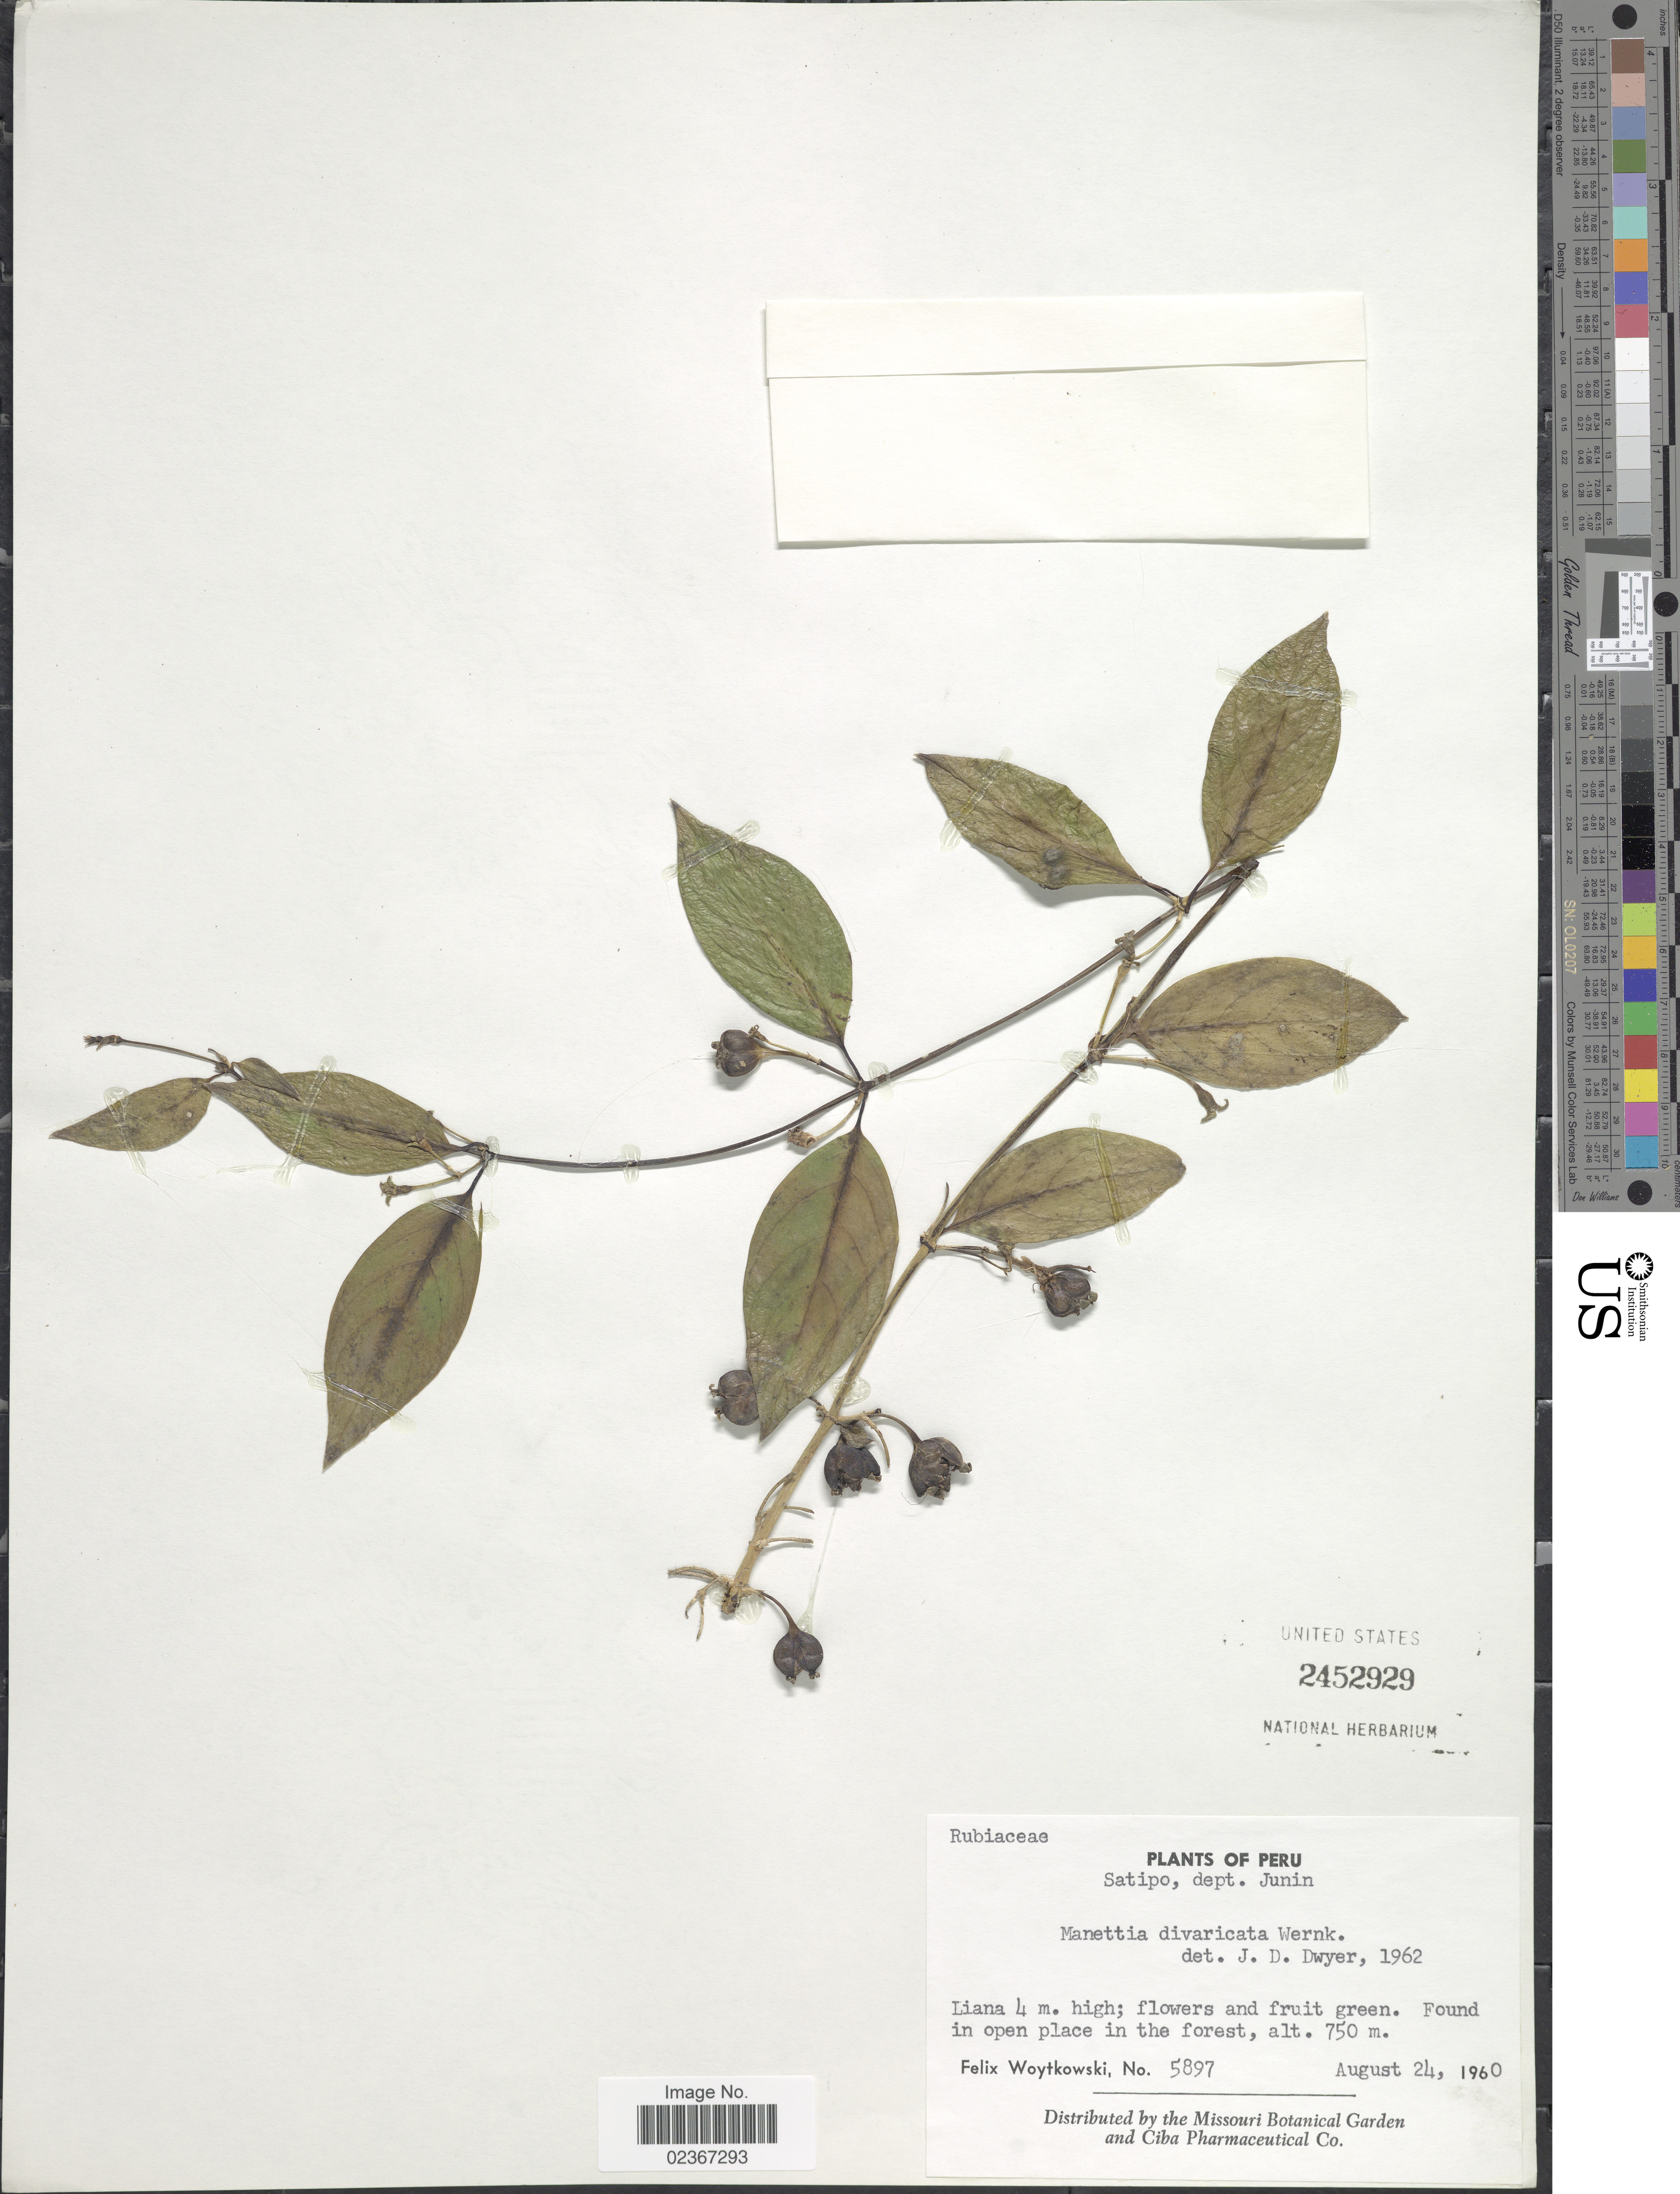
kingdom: Plantae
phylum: Tracheophyta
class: Magnoliopsida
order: Gentianales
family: Rubiaceae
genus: Manettia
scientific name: Manettia divaricata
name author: Wernham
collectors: F. Woytkowski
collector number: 5897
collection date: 1960-08-24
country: Peru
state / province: Junín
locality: Satipo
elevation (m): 750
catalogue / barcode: US 2452929